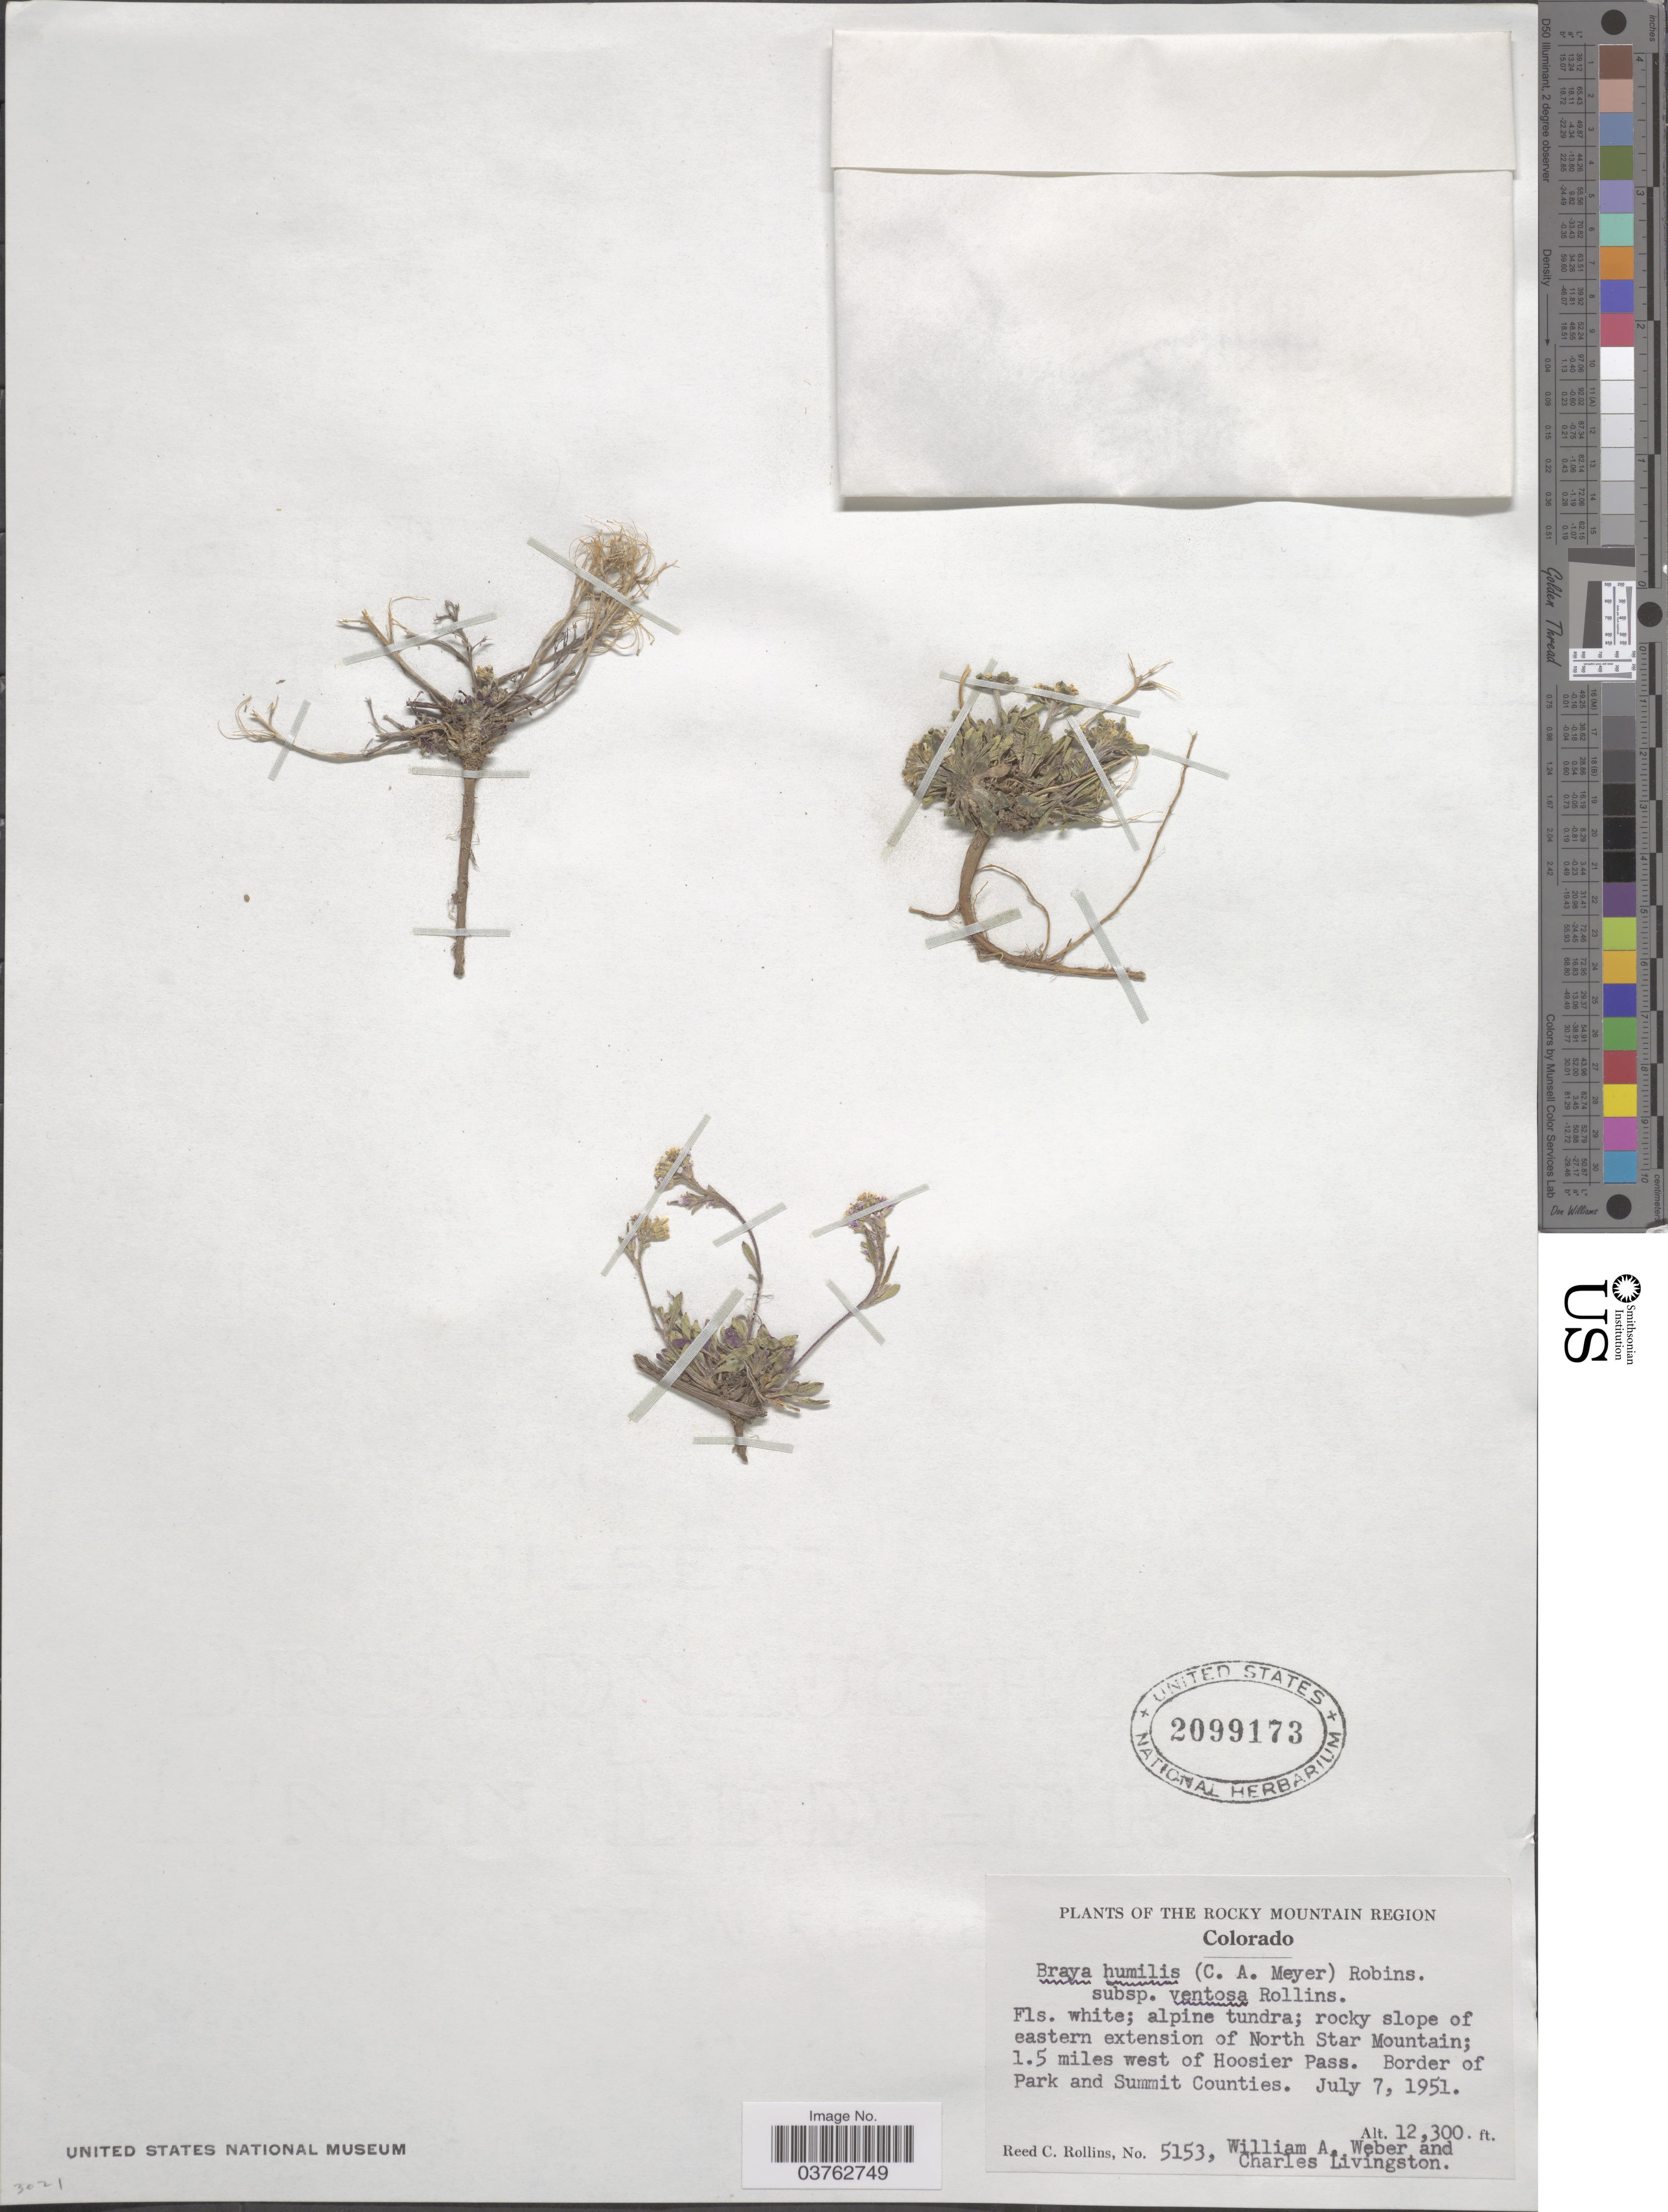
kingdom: Plantae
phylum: Tracheophyta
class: Magnoliopsida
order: Brassicales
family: Brassicaceae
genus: Braya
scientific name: Braya humilis subsp. ventosa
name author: Rollins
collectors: R. C. Rollins, W. A. Weber & C. Livingston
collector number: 5153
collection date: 1951-07-07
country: United States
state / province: Colorado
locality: The Rocky Mountain Region. Rocky slope of eastern extension of North Star Mountain; 1.5 miles west of Hoosier Pass. Border of Park and Summit Counties.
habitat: alpine tundra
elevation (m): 3749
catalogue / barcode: US 2099173